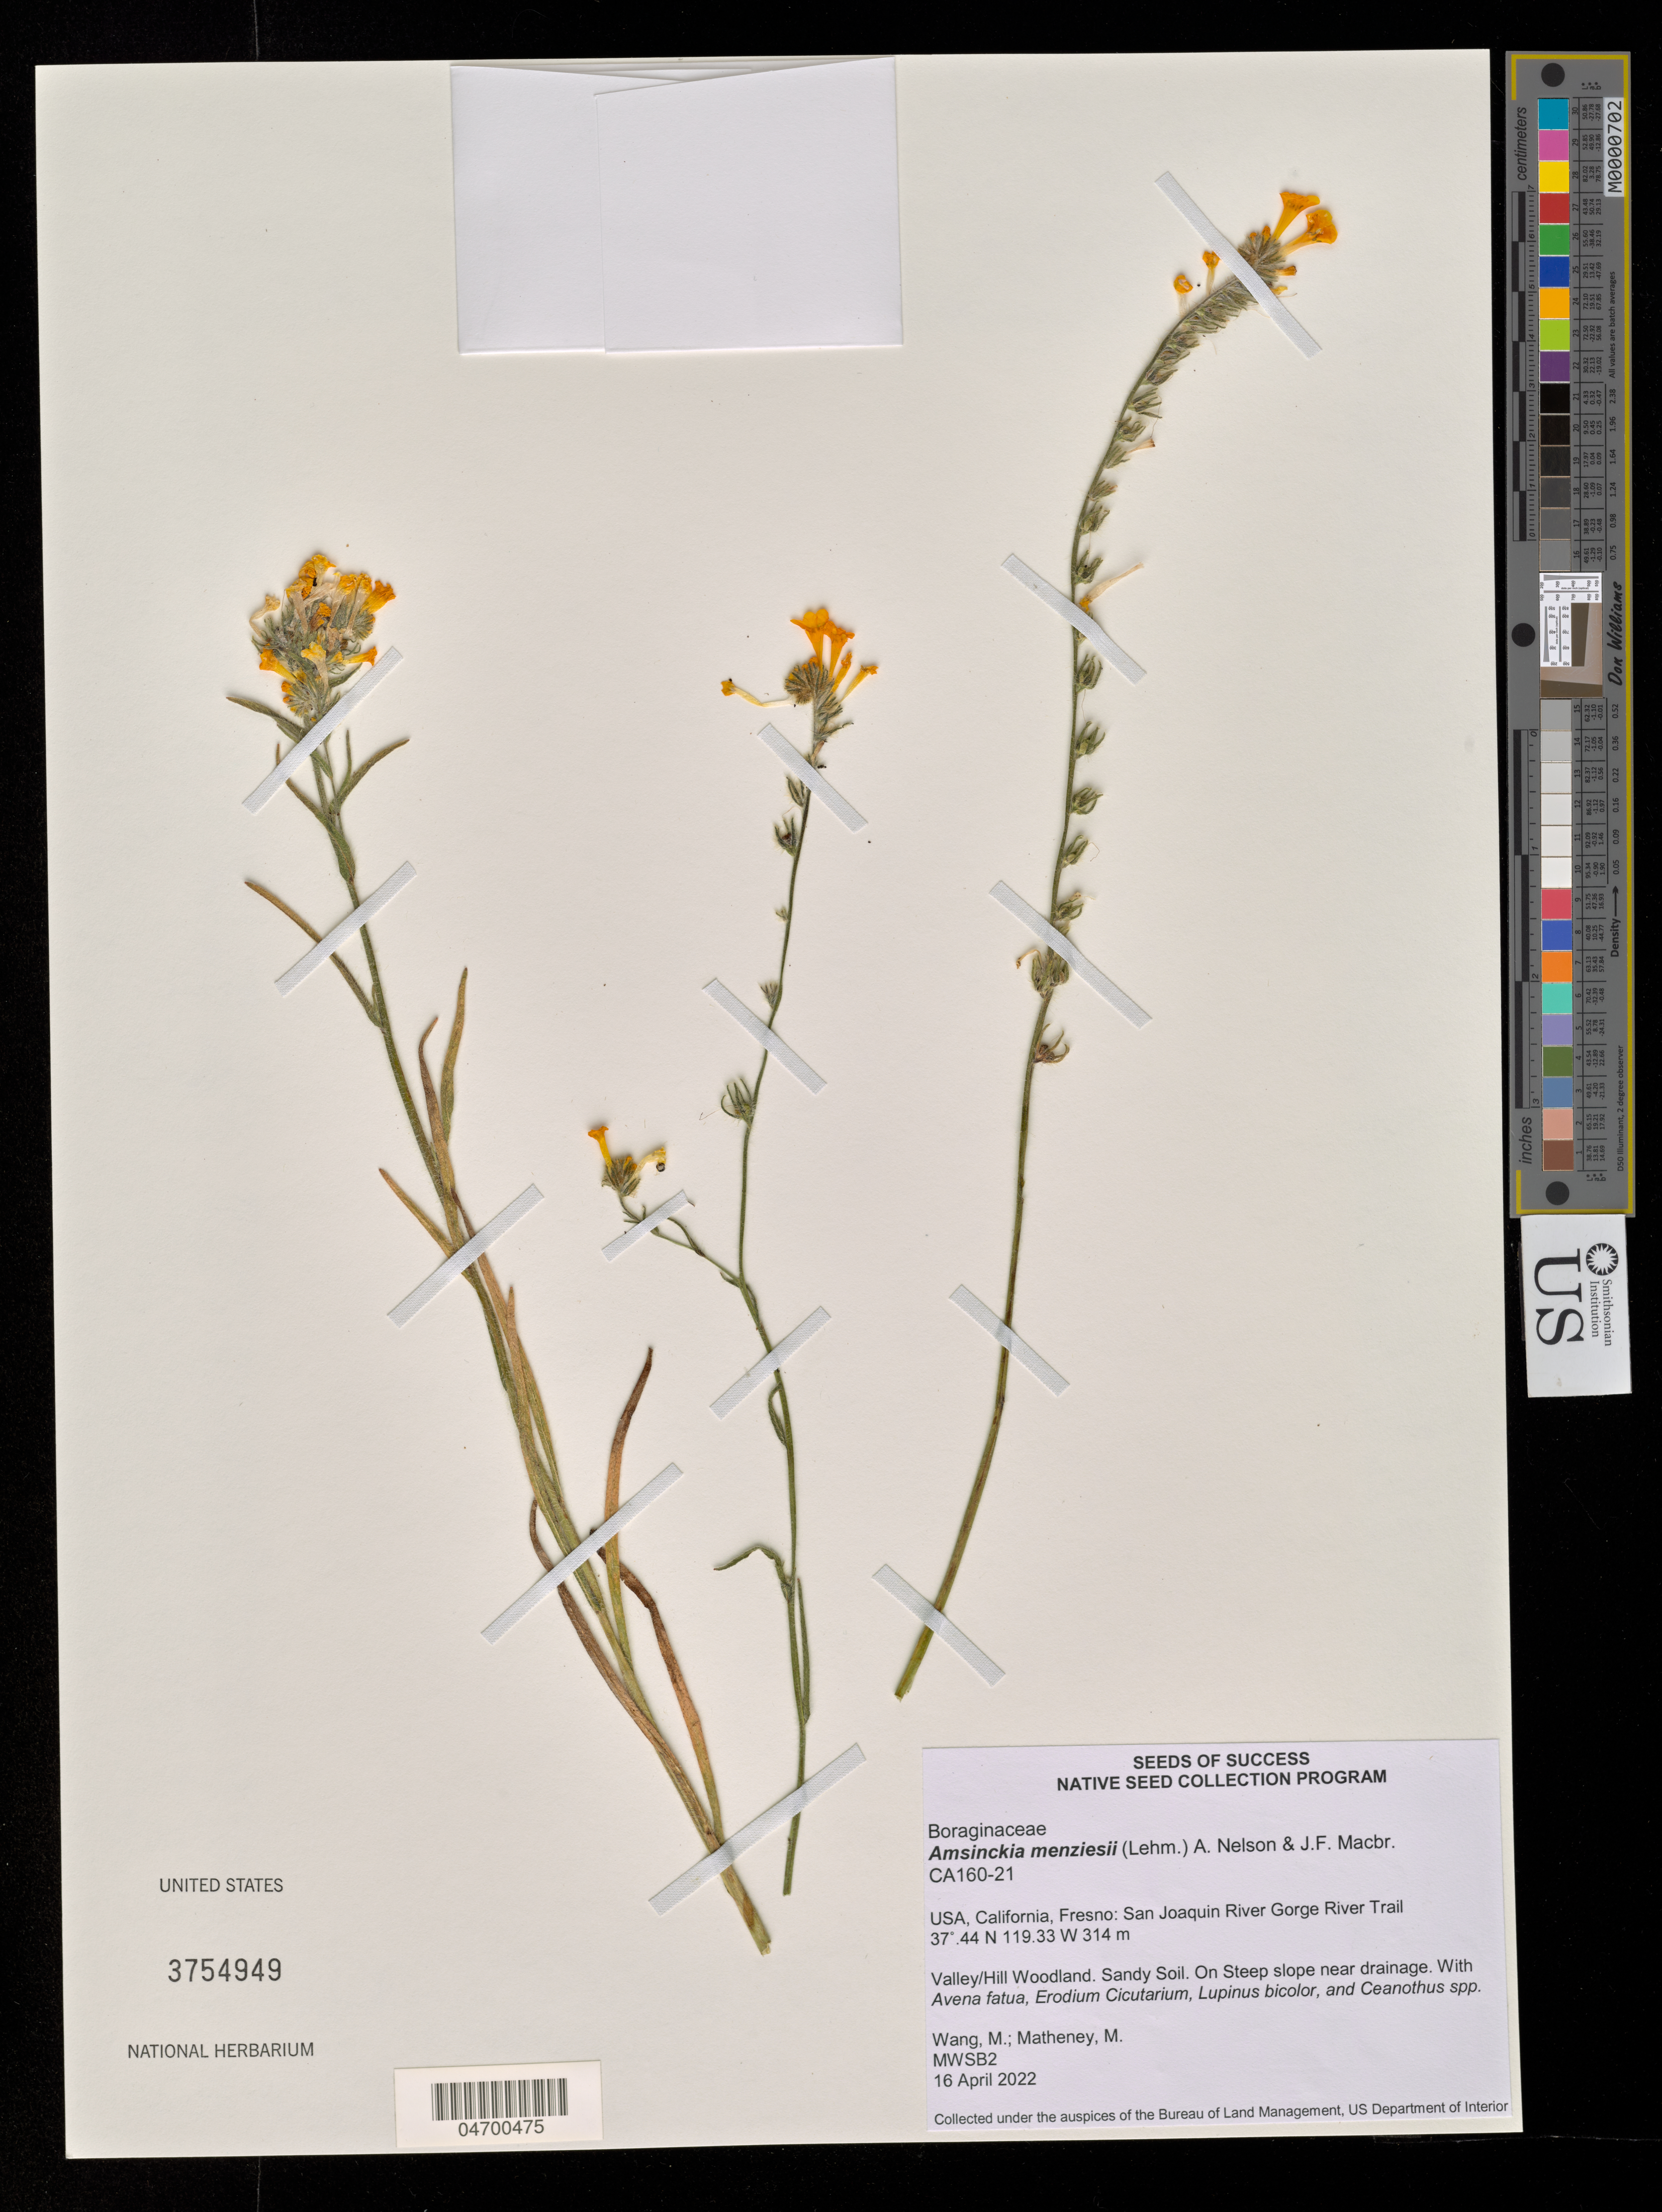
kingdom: Plantae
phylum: Tracheophyta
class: Magnoliopsida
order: Boraginales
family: Boraginaceae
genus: Amsinckia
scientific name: Amsinckia menziesii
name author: A. Nelson & J.F. Macbr.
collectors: M. Wang & H. Collins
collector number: MWSB2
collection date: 2022-04-16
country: United States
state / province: California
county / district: Fresno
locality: Fresno: San Joaquin River Gorge River Trail.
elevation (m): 314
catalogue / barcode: US 3754949